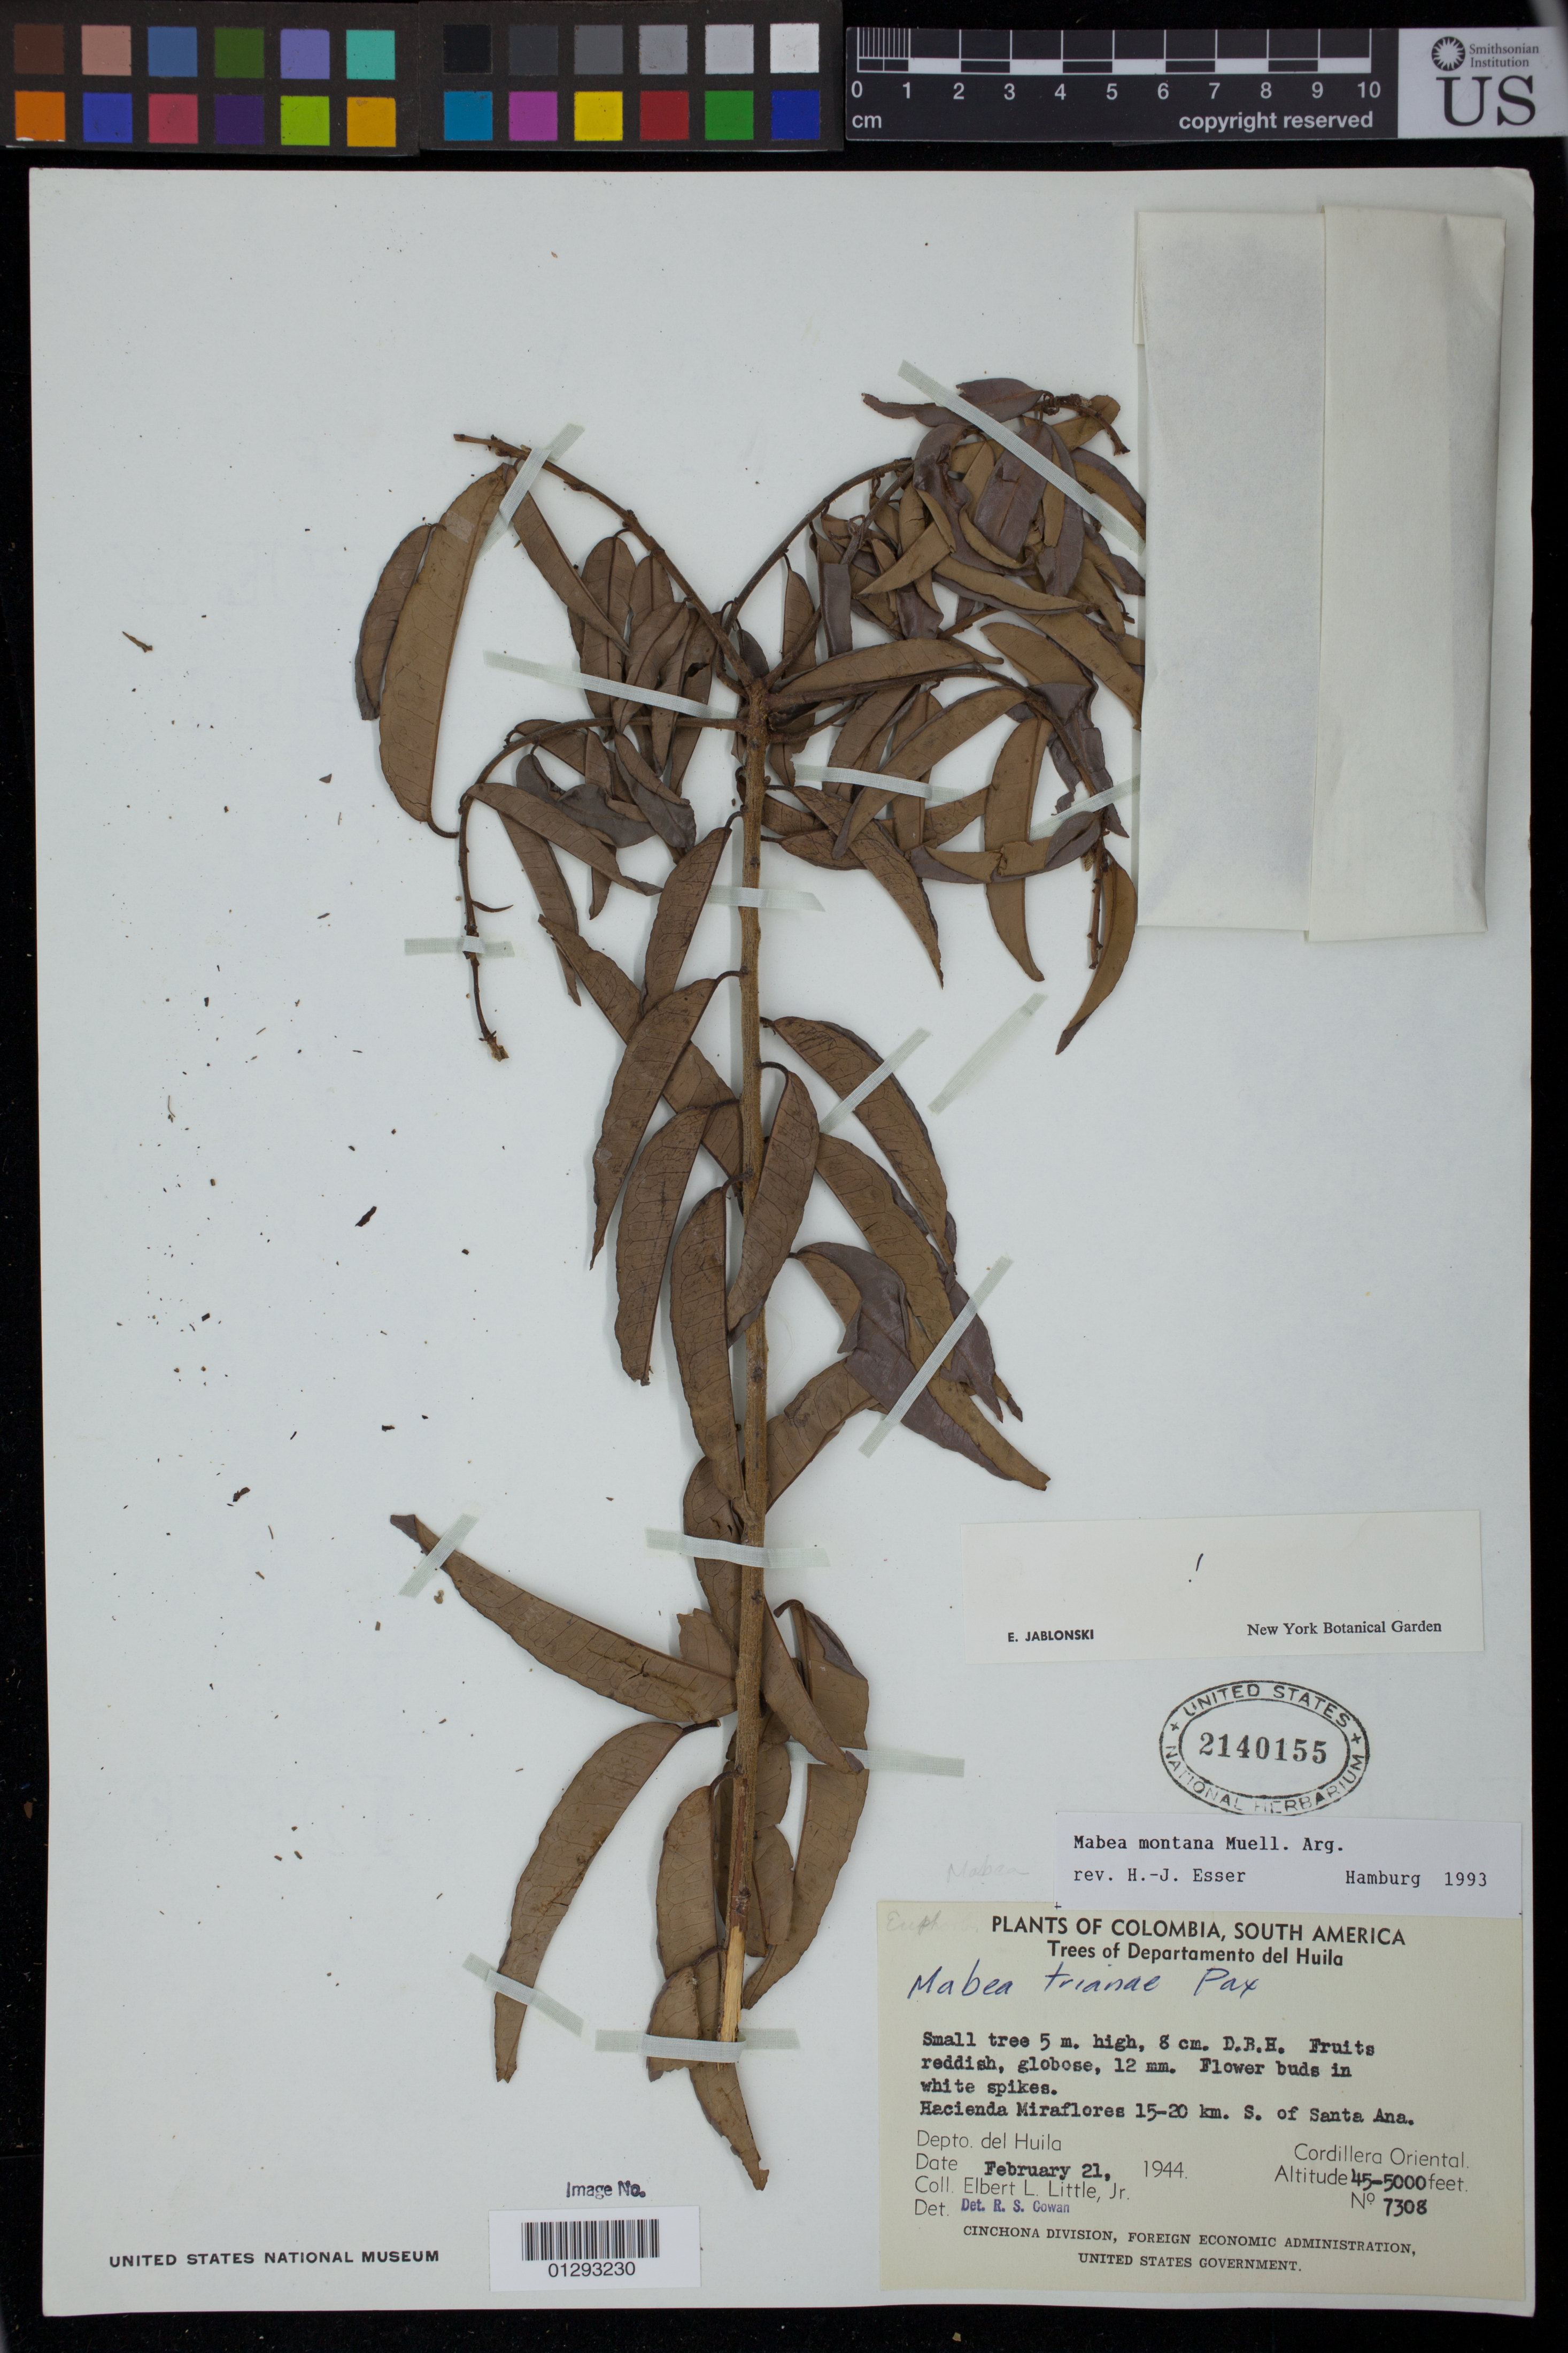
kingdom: Plantae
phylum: Tracheophyta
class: Magnoliopsida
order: Malpighiales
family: Euphorbiaceae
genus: Mabea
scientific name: Mabea montana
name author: Müll. Arg.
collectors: E. L. Little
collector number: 7308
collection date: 1944-02-21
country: Colombia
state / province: Huila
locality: Cordillera Oriental,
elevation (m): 1372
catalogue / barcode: US 2140155